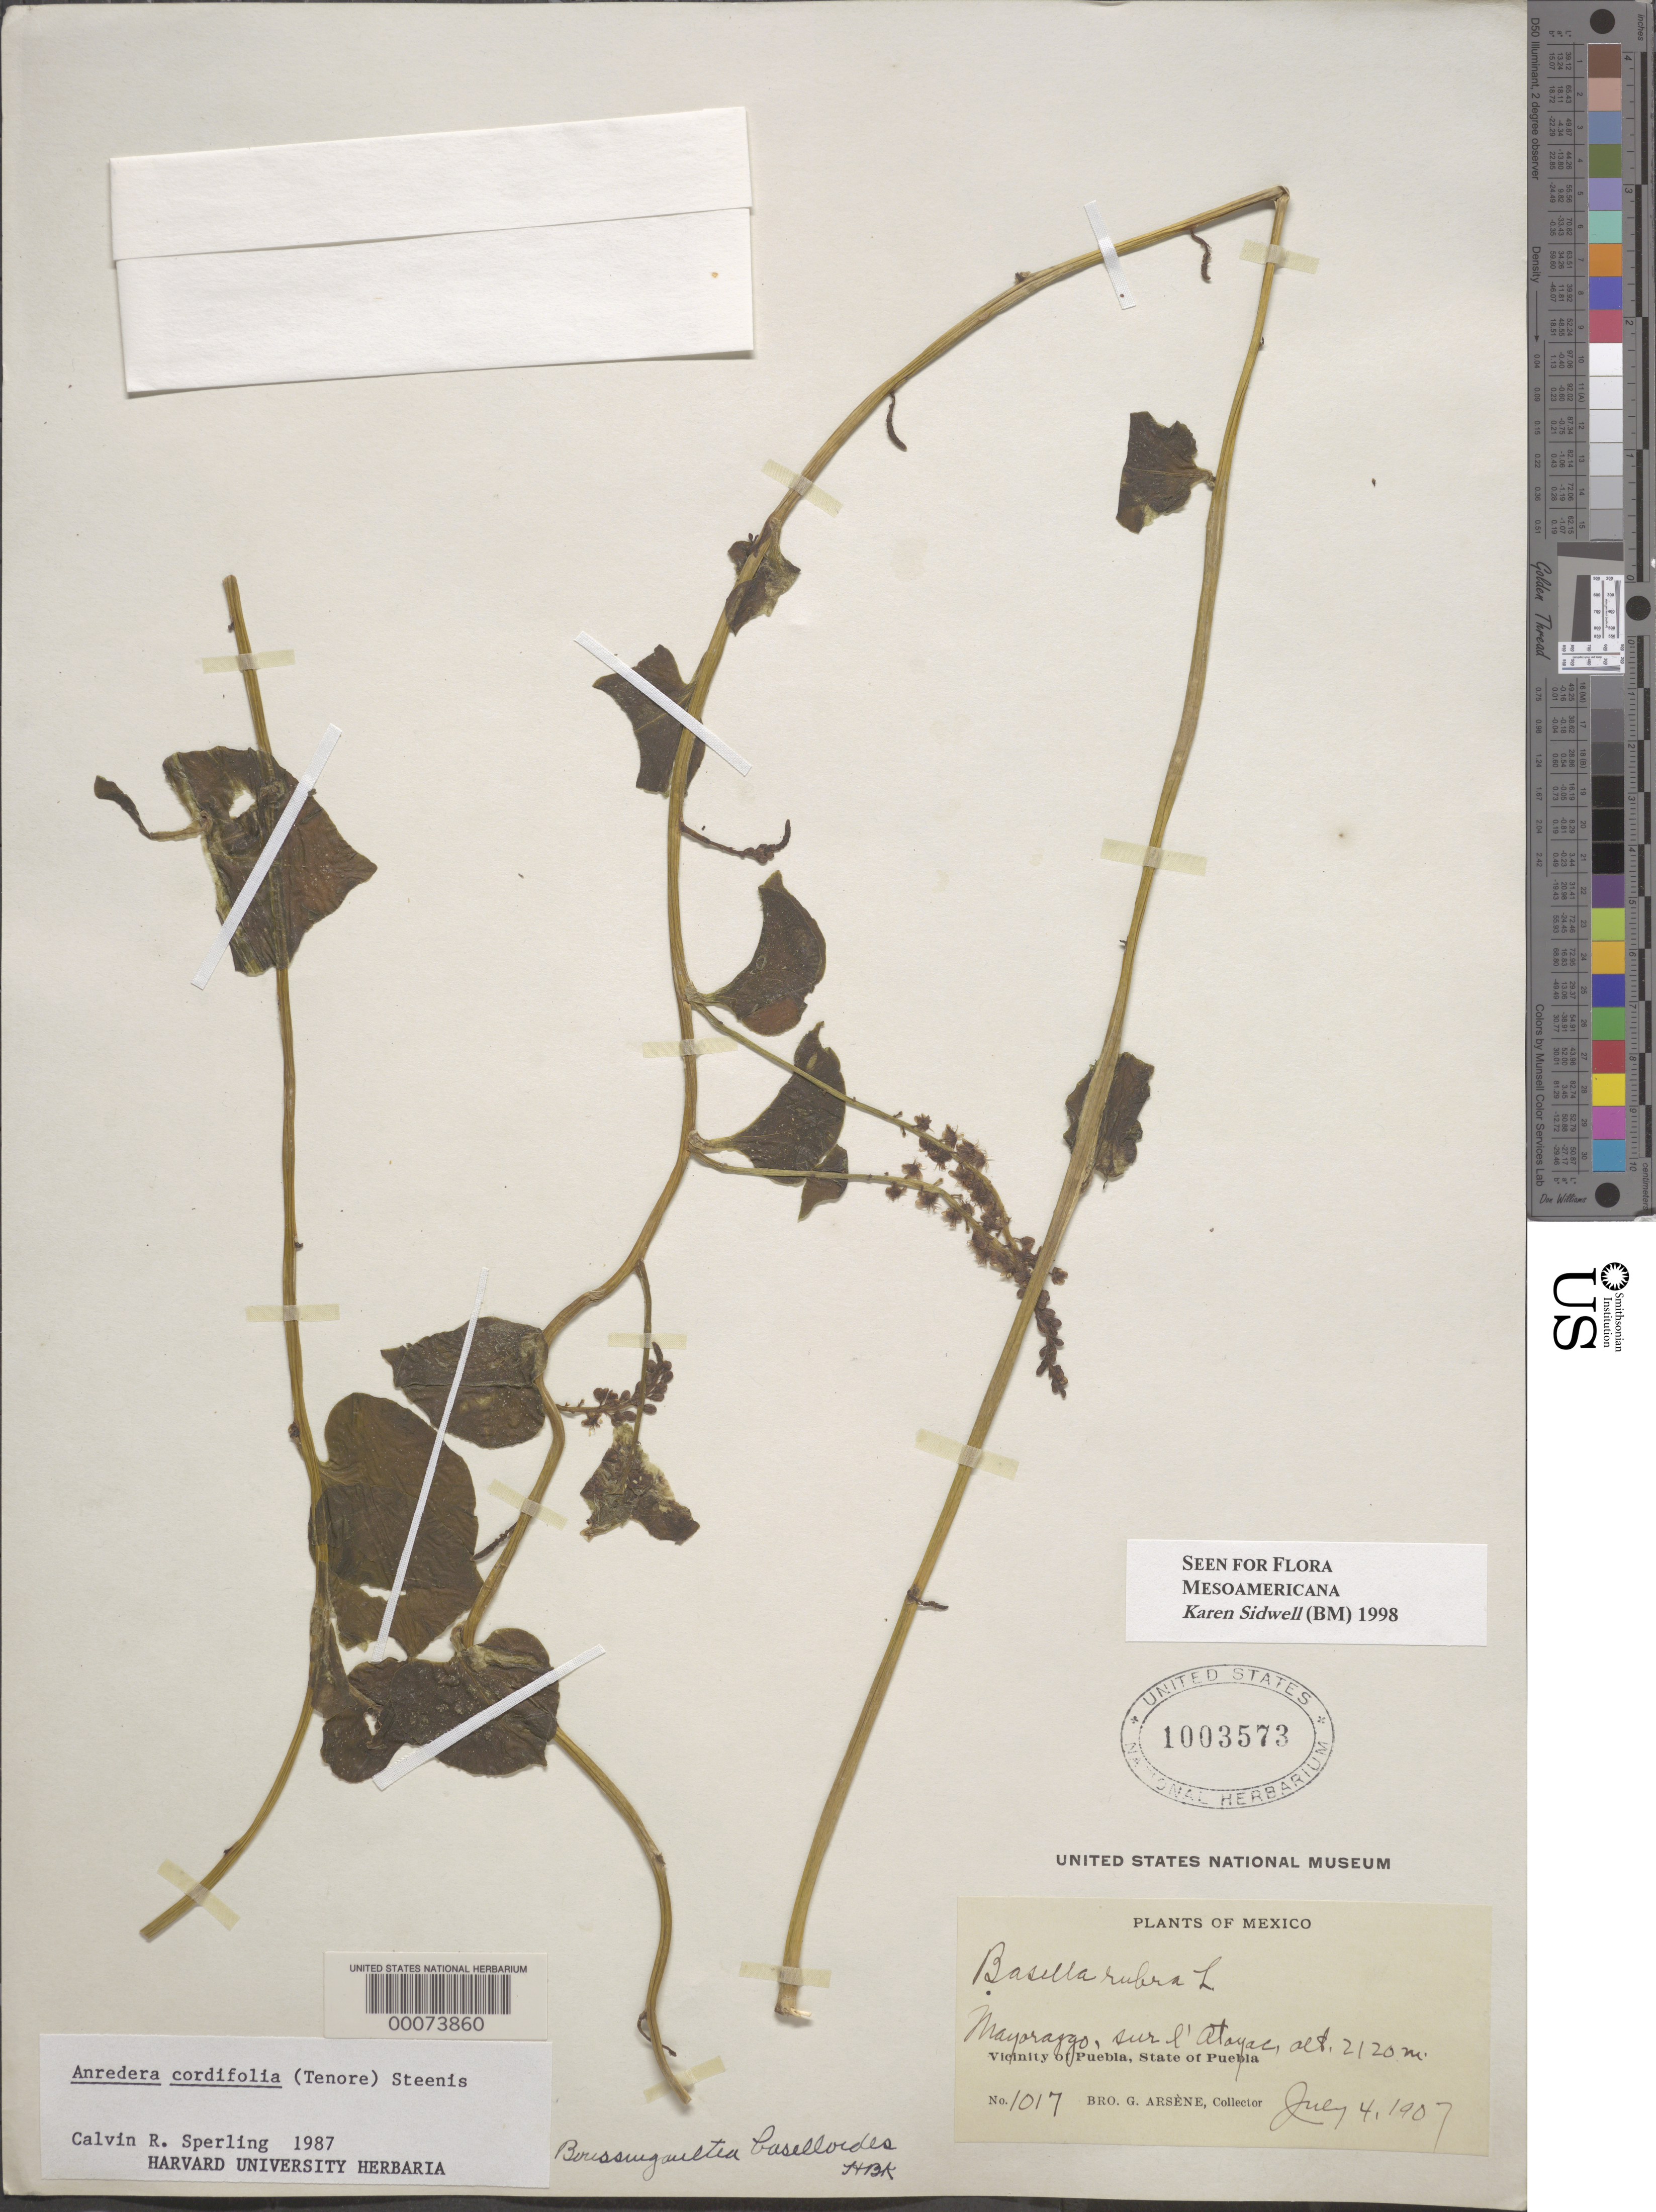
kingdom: Plantae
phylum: Tracheophyta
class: Magnoliopsida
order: Caryophyllales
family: Basellaceae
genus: Anredera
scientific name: Anredera cordifolia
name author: (Ten.) Steenis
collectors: Bro. G. Arsène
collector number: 1017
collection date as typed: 04 Jul 1907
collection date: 1907-07-04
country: Mexico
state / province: Puebla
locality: Mayoraggo, on the atayac, vicinity of Puebla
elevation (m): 2120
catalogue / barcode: US 1003573